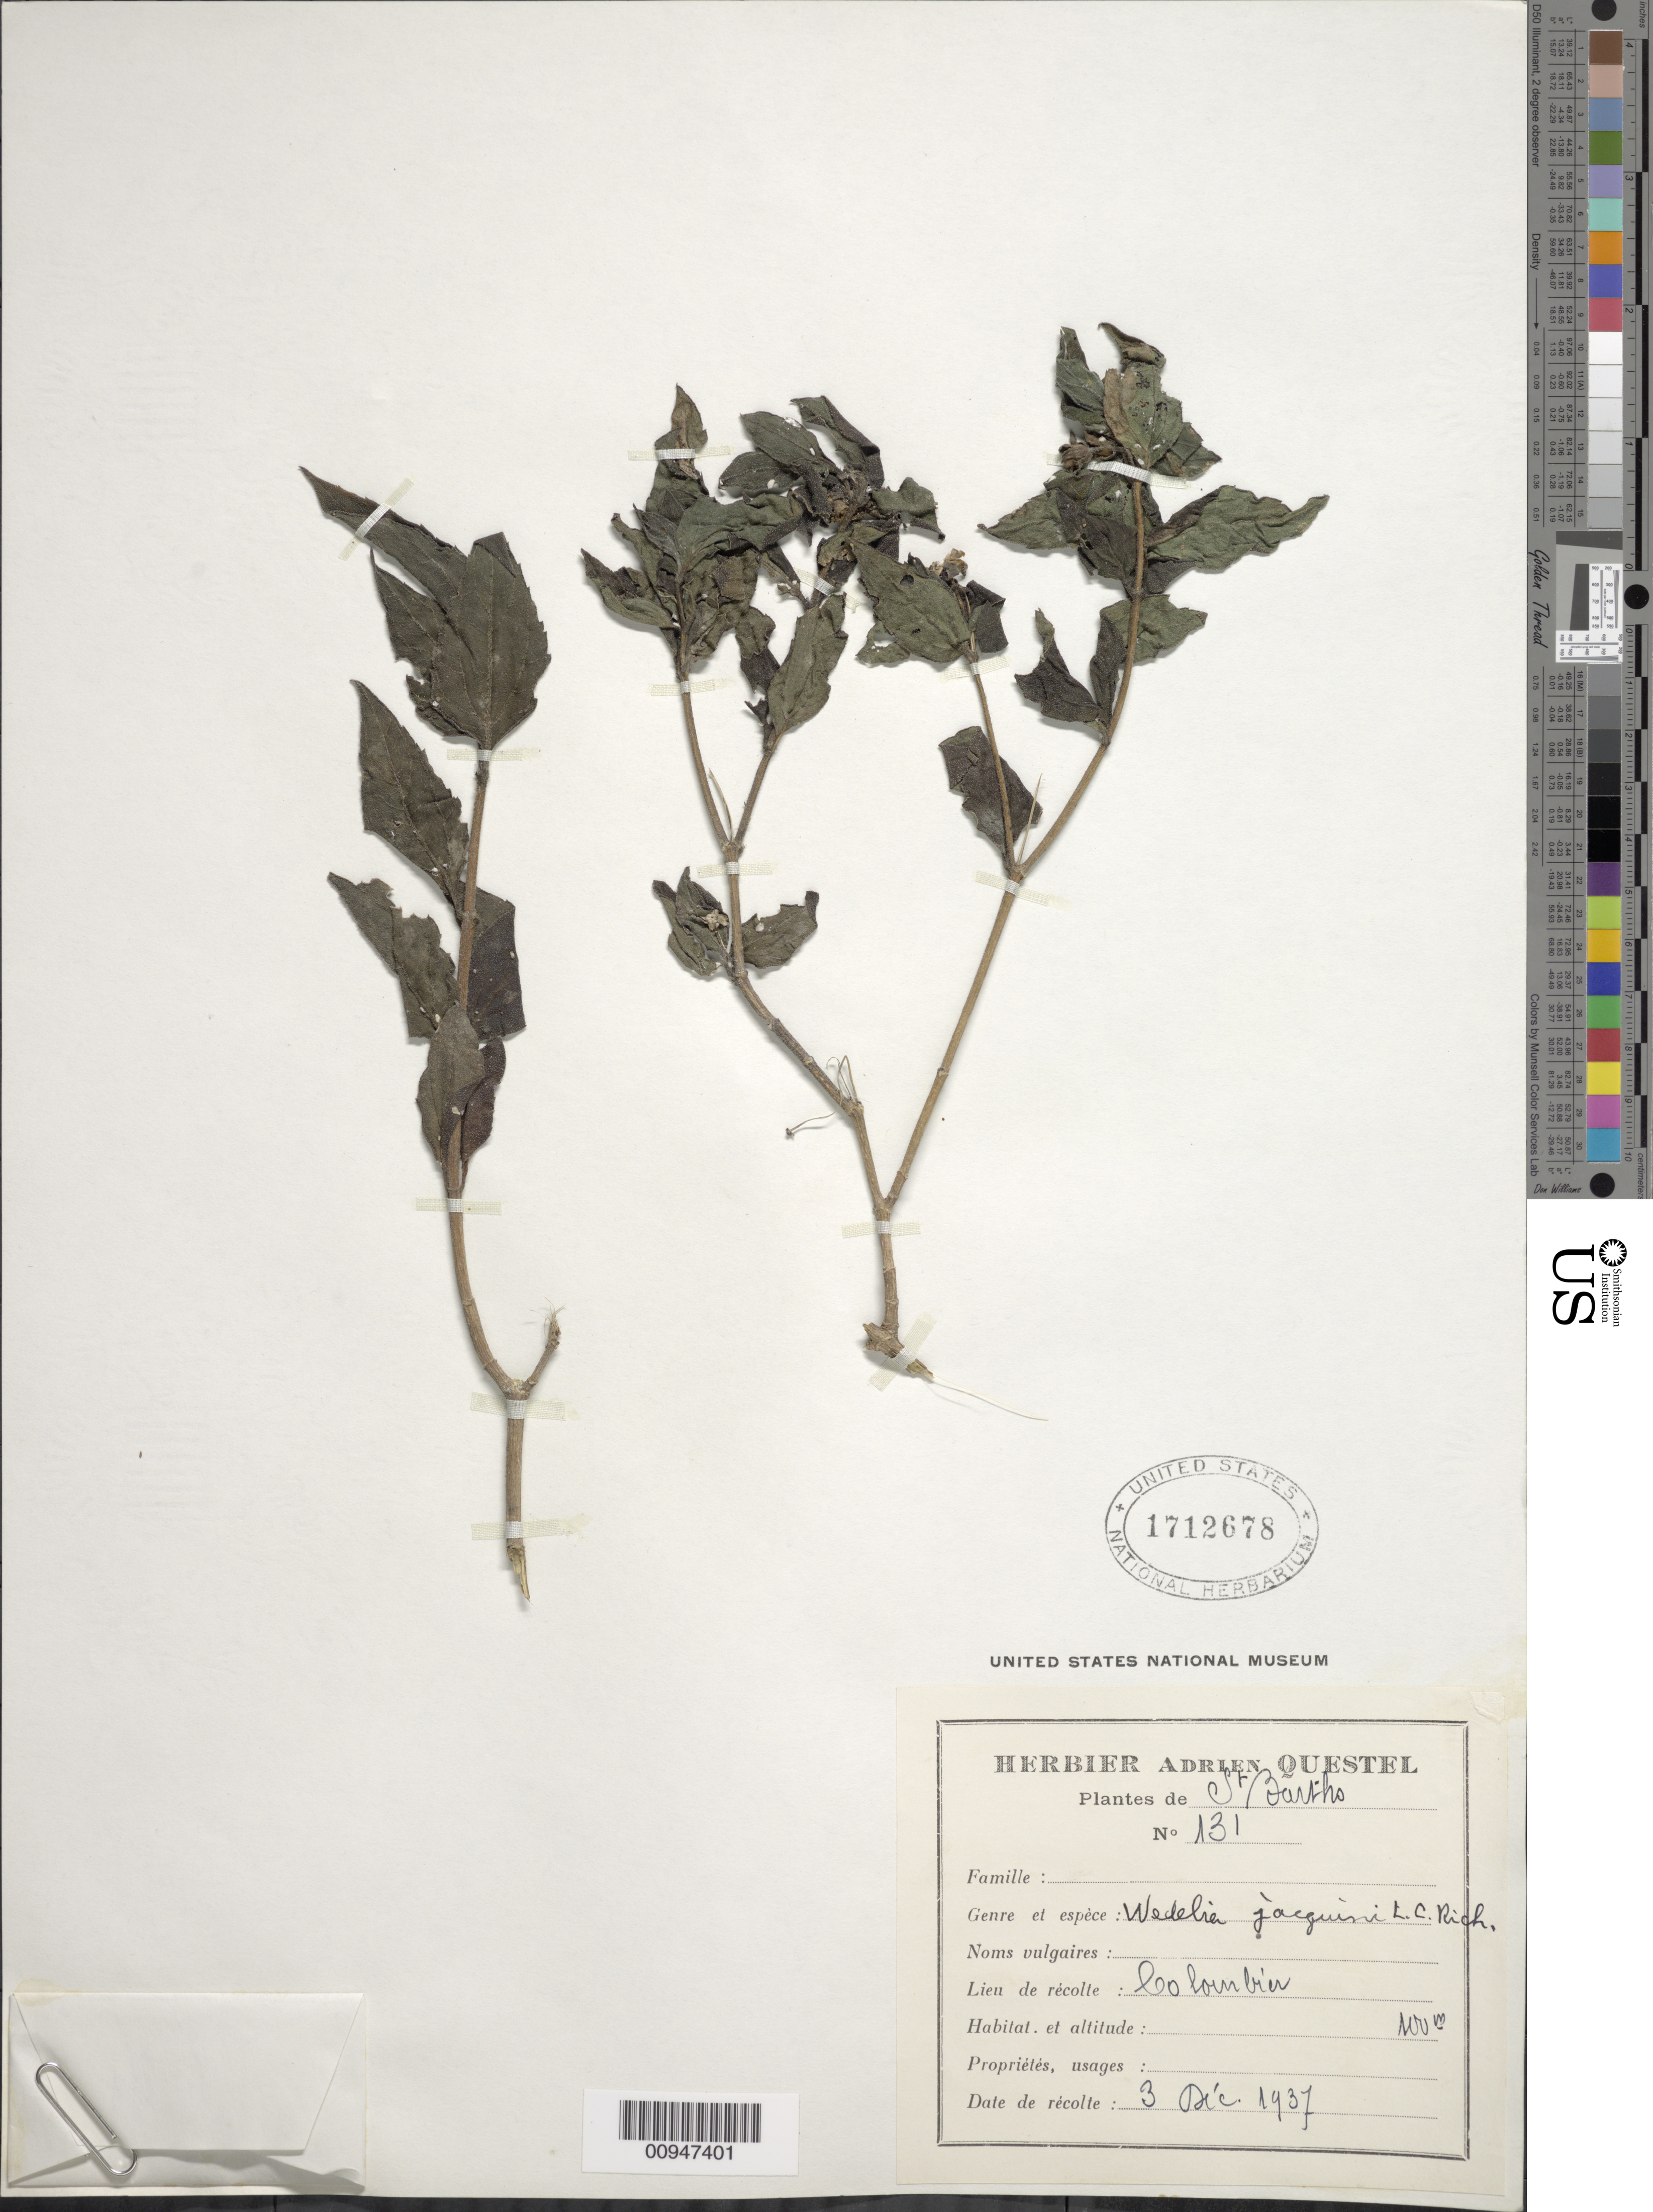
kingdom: Plantae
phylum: Tracheophyta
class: Magnoliopsida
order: Asterales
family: Asteraceae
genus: Wedelia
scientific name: Wedelia calycina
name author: Rich.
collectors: A. Questel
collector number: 131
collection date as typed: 03 Dec 1937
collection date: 1937-12-03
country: Saint Barthélemy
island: St. Barthélemy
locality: "Coloubier"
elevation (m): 100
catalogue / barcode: US 1712678